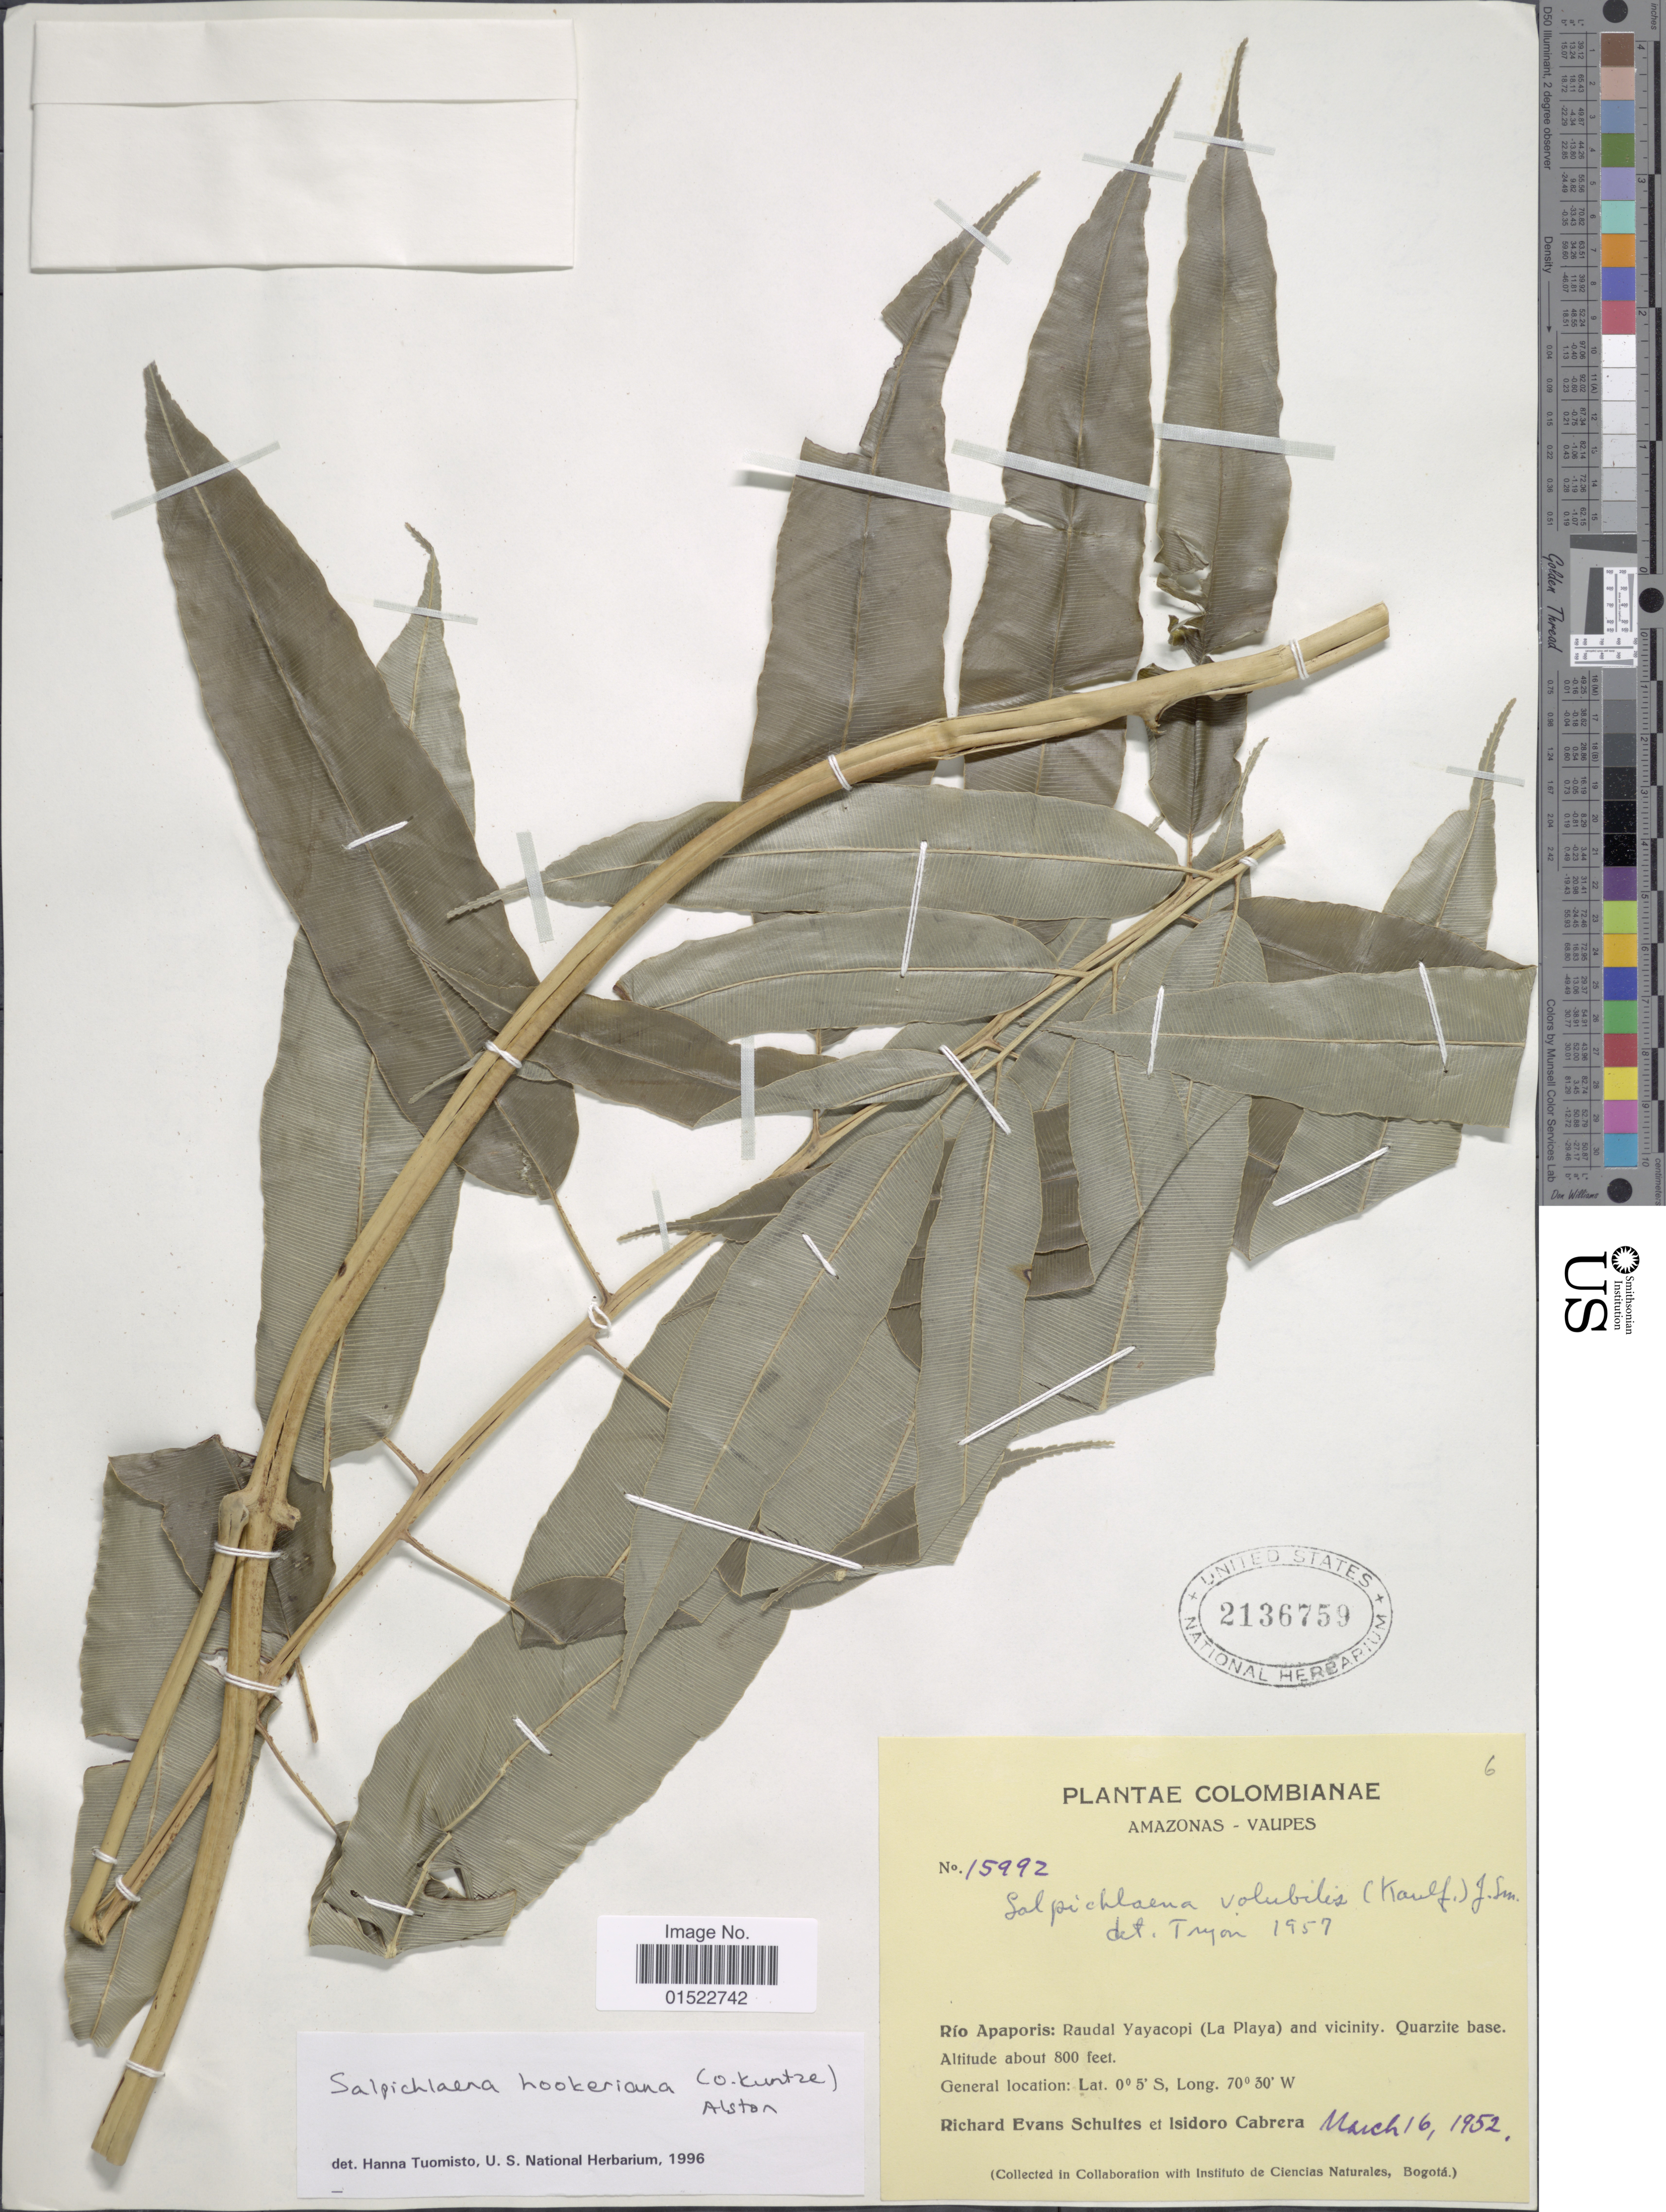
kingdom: Plantae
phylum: Tracheophyta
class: Polypodiopsida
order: Polypodiales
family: Blechnaceae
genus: Salpichlaena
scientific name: Salpichlaena hookeriana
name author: (Kuntze) Alston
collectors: R. E. Schultes & I. Cabrera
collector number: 15992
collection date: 1952-03-16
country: Colombia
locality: Amazonas-Vaupes, Rio Apaporis: Raudal Yayacopi (La Playa) and vicinity, Quarzite bas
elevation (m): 244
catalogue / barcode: US 2136759